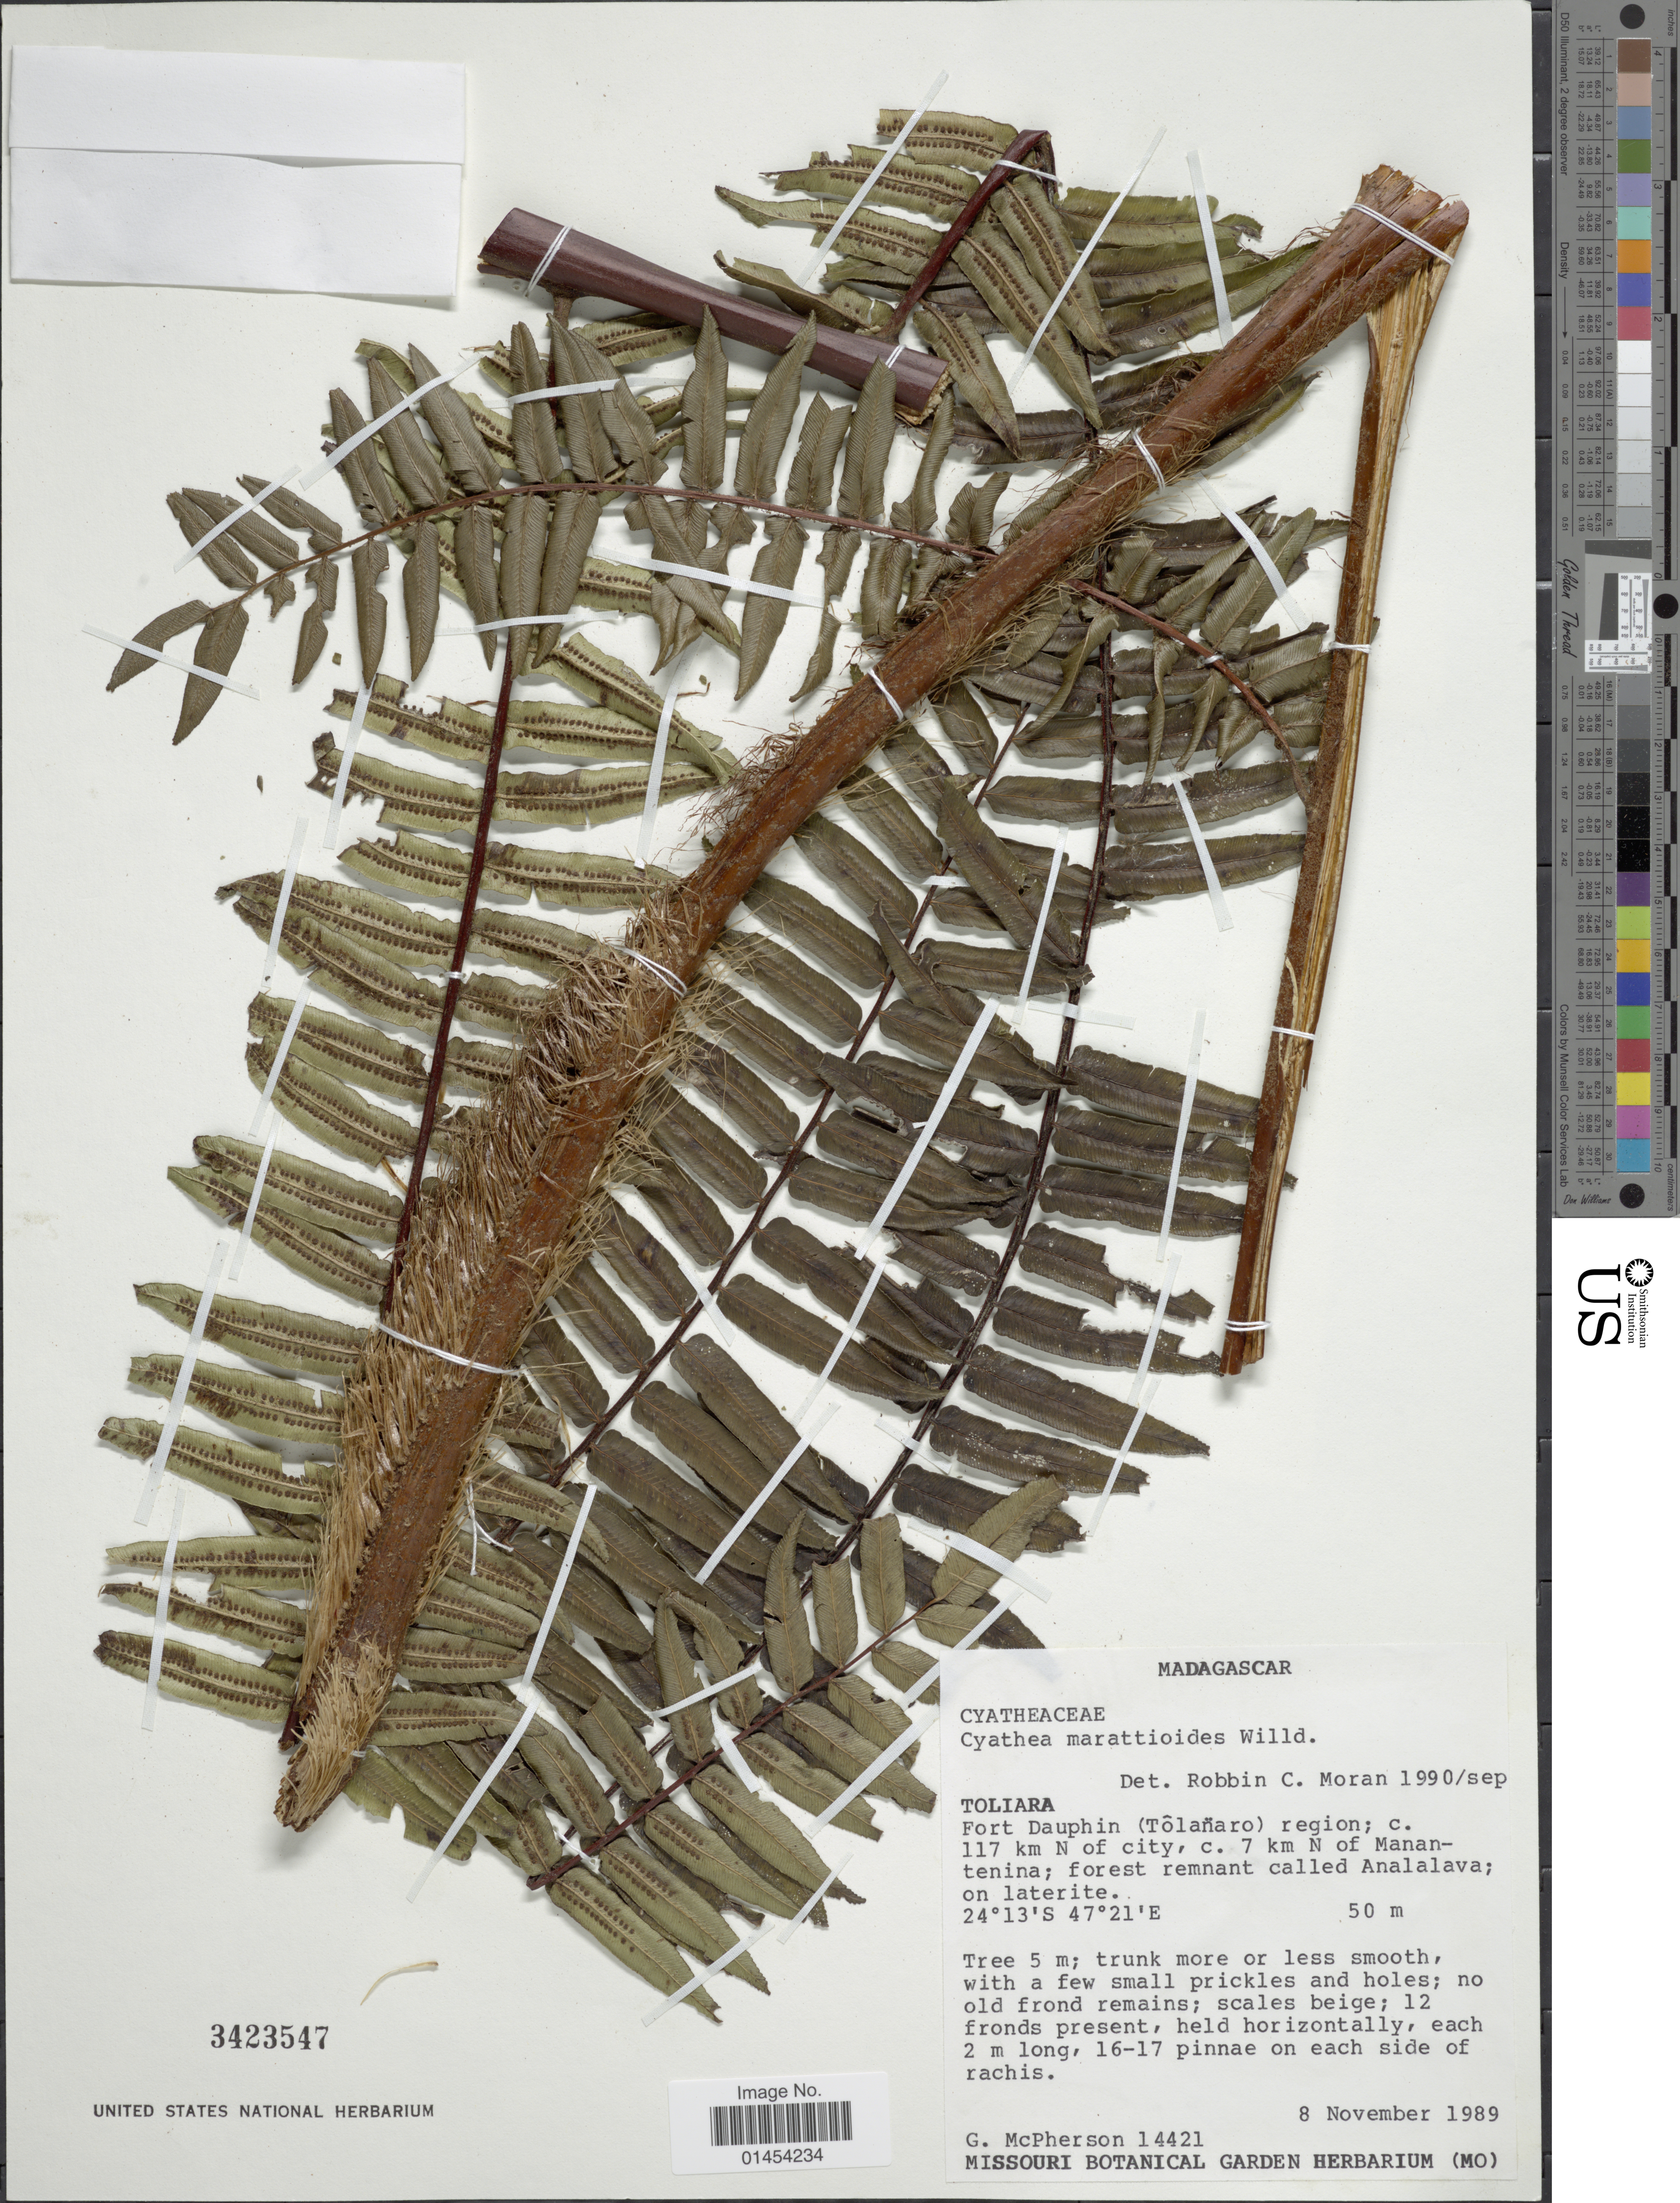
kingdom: Plantae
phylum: Tracheophyta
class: Polypodiopsida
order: Cyatheales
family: Cyatheaceae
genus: Cyathea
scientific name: Cyathea marattioides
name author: Willd. ex Kaulf.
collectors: G. D. McPherson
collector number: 14421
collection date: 1989-11-08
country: Madagascar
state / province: Anosy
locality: Fort Dauphin (Tôlañaro) region; c. 117 km N of city, c. 7 km N of Manantenina; forest remnant called Analalava; on laterite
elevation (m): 50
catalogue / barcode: US 3423547